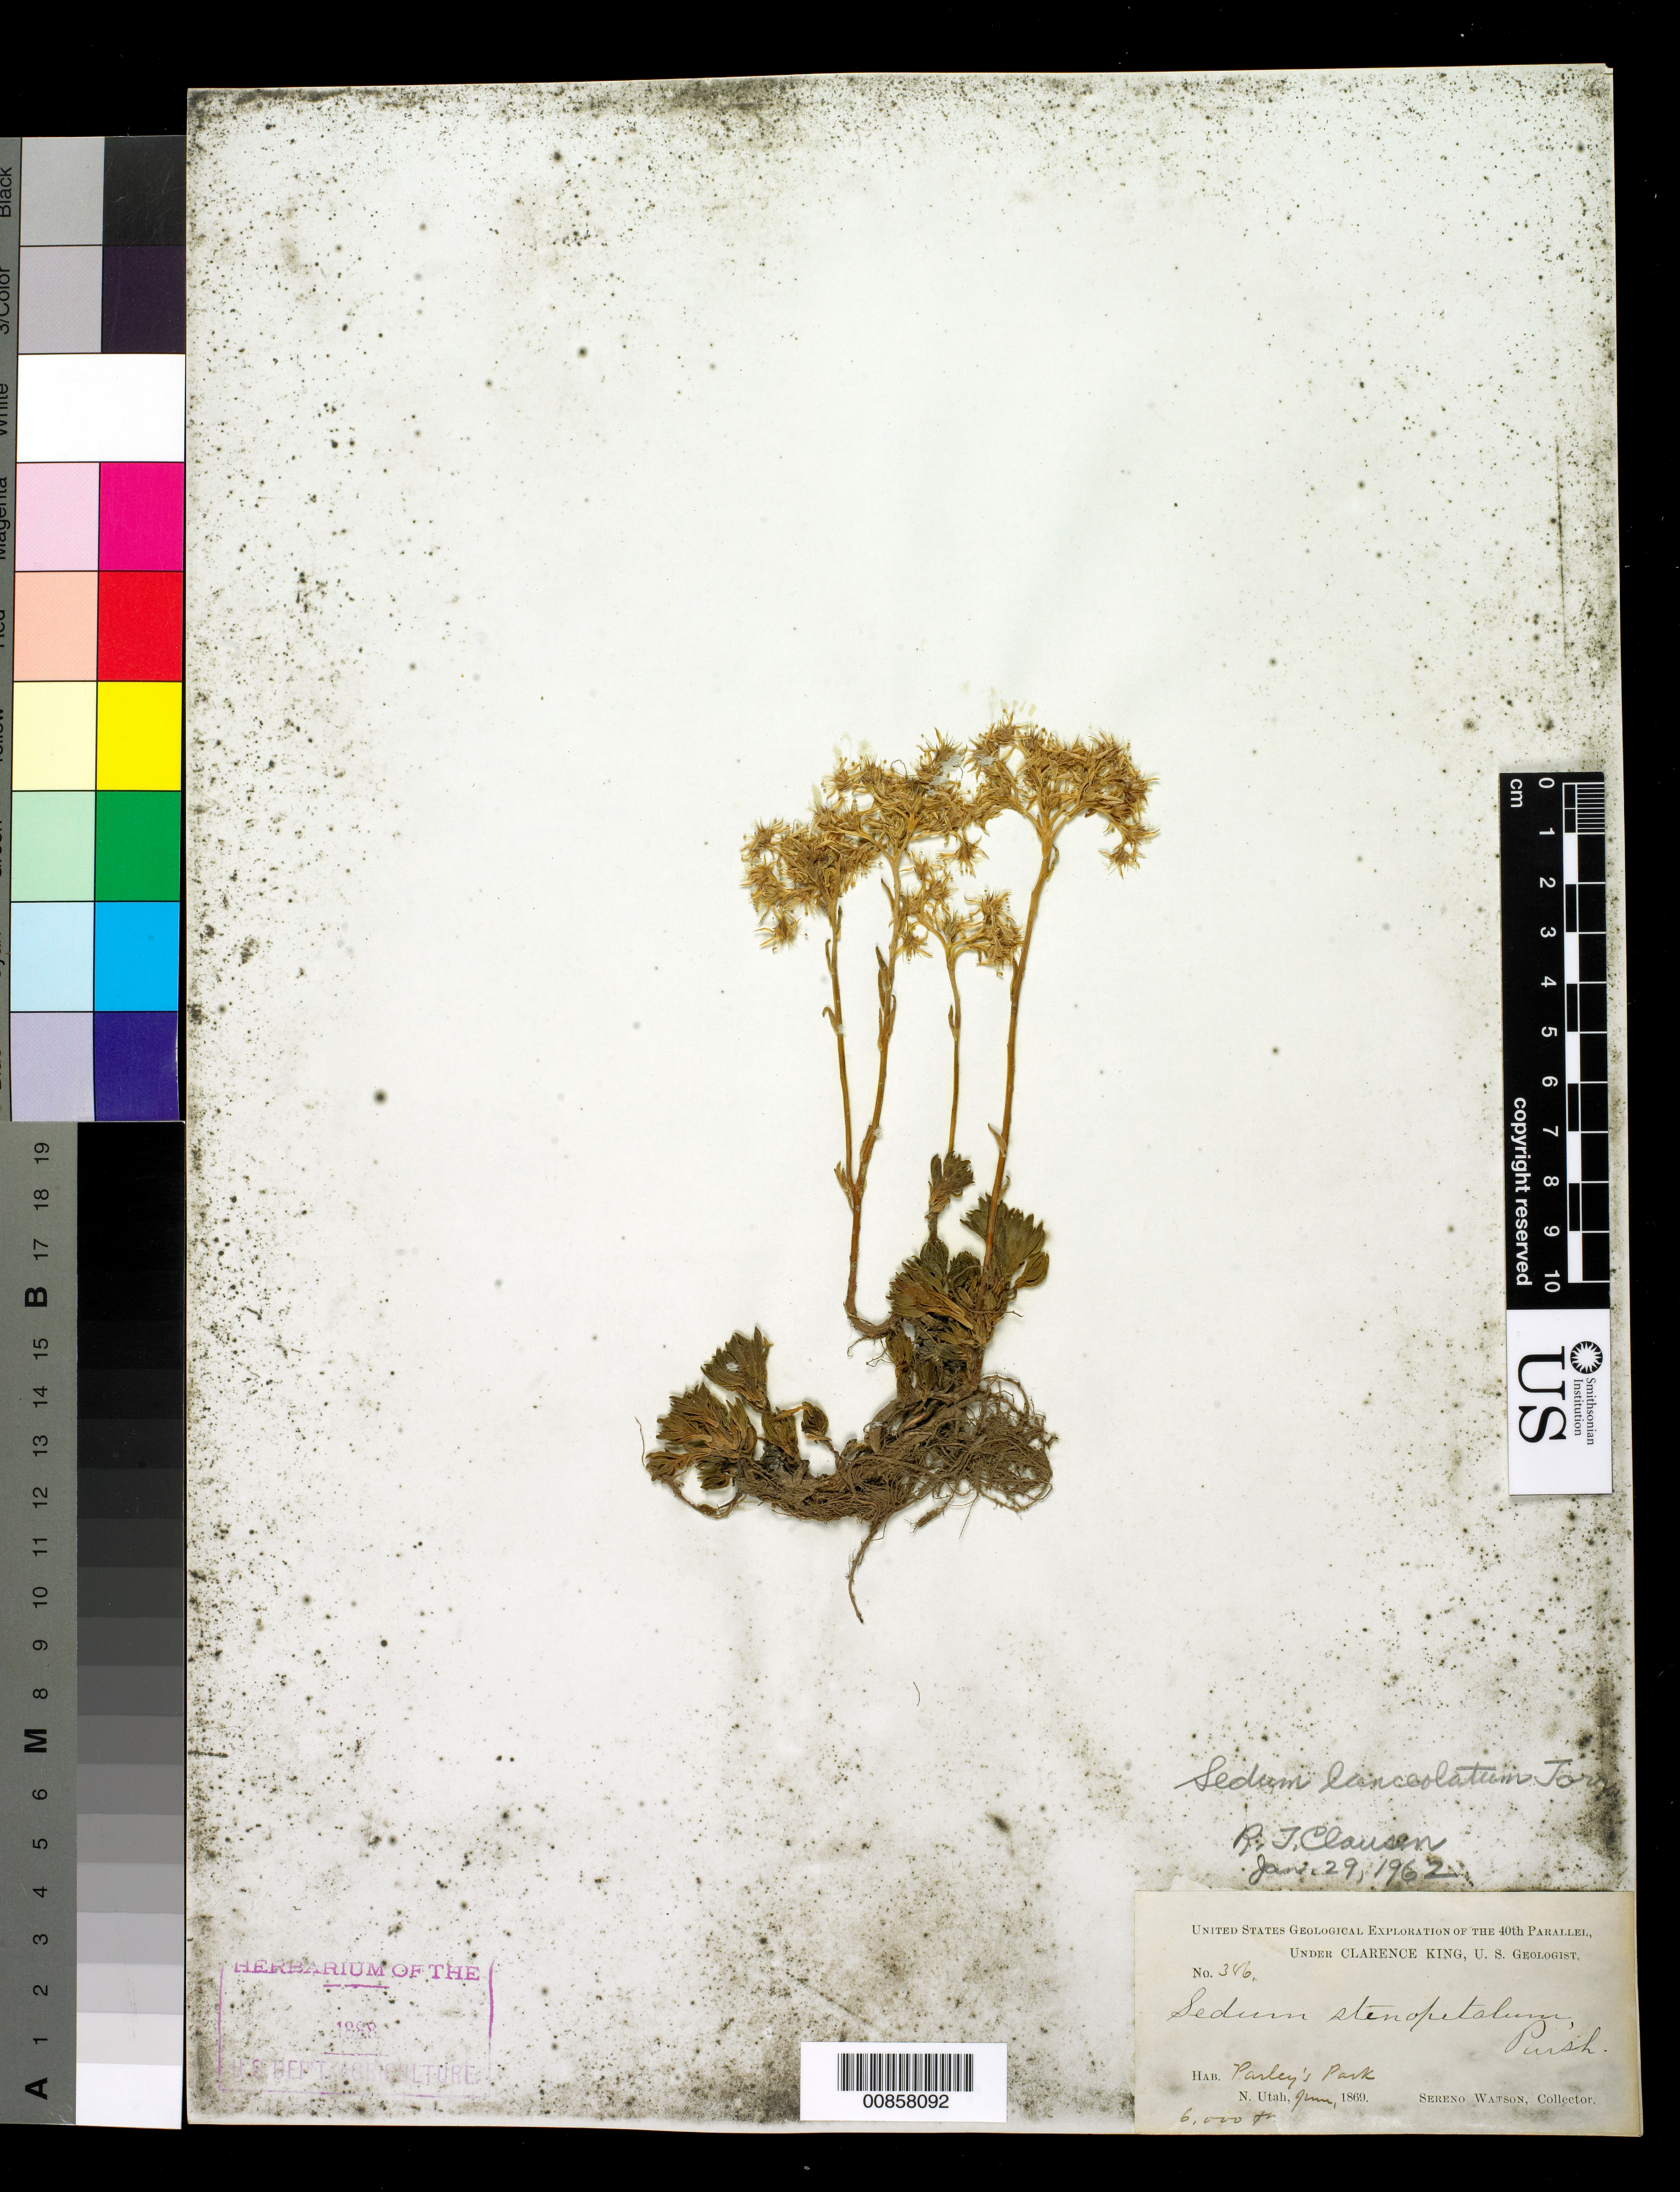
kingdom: Plantae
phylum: Tracheophyta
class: Magnoliopsida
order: Saxifragales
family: Crassulaceae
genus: Sedum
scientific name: Sedum lanceolatum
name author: Torr.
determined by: Clausen, R. J.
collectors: S. Watson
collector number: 386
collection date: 1869-06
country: United States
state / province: Utah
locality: Parsley's Park, N. Utah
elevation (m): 1829